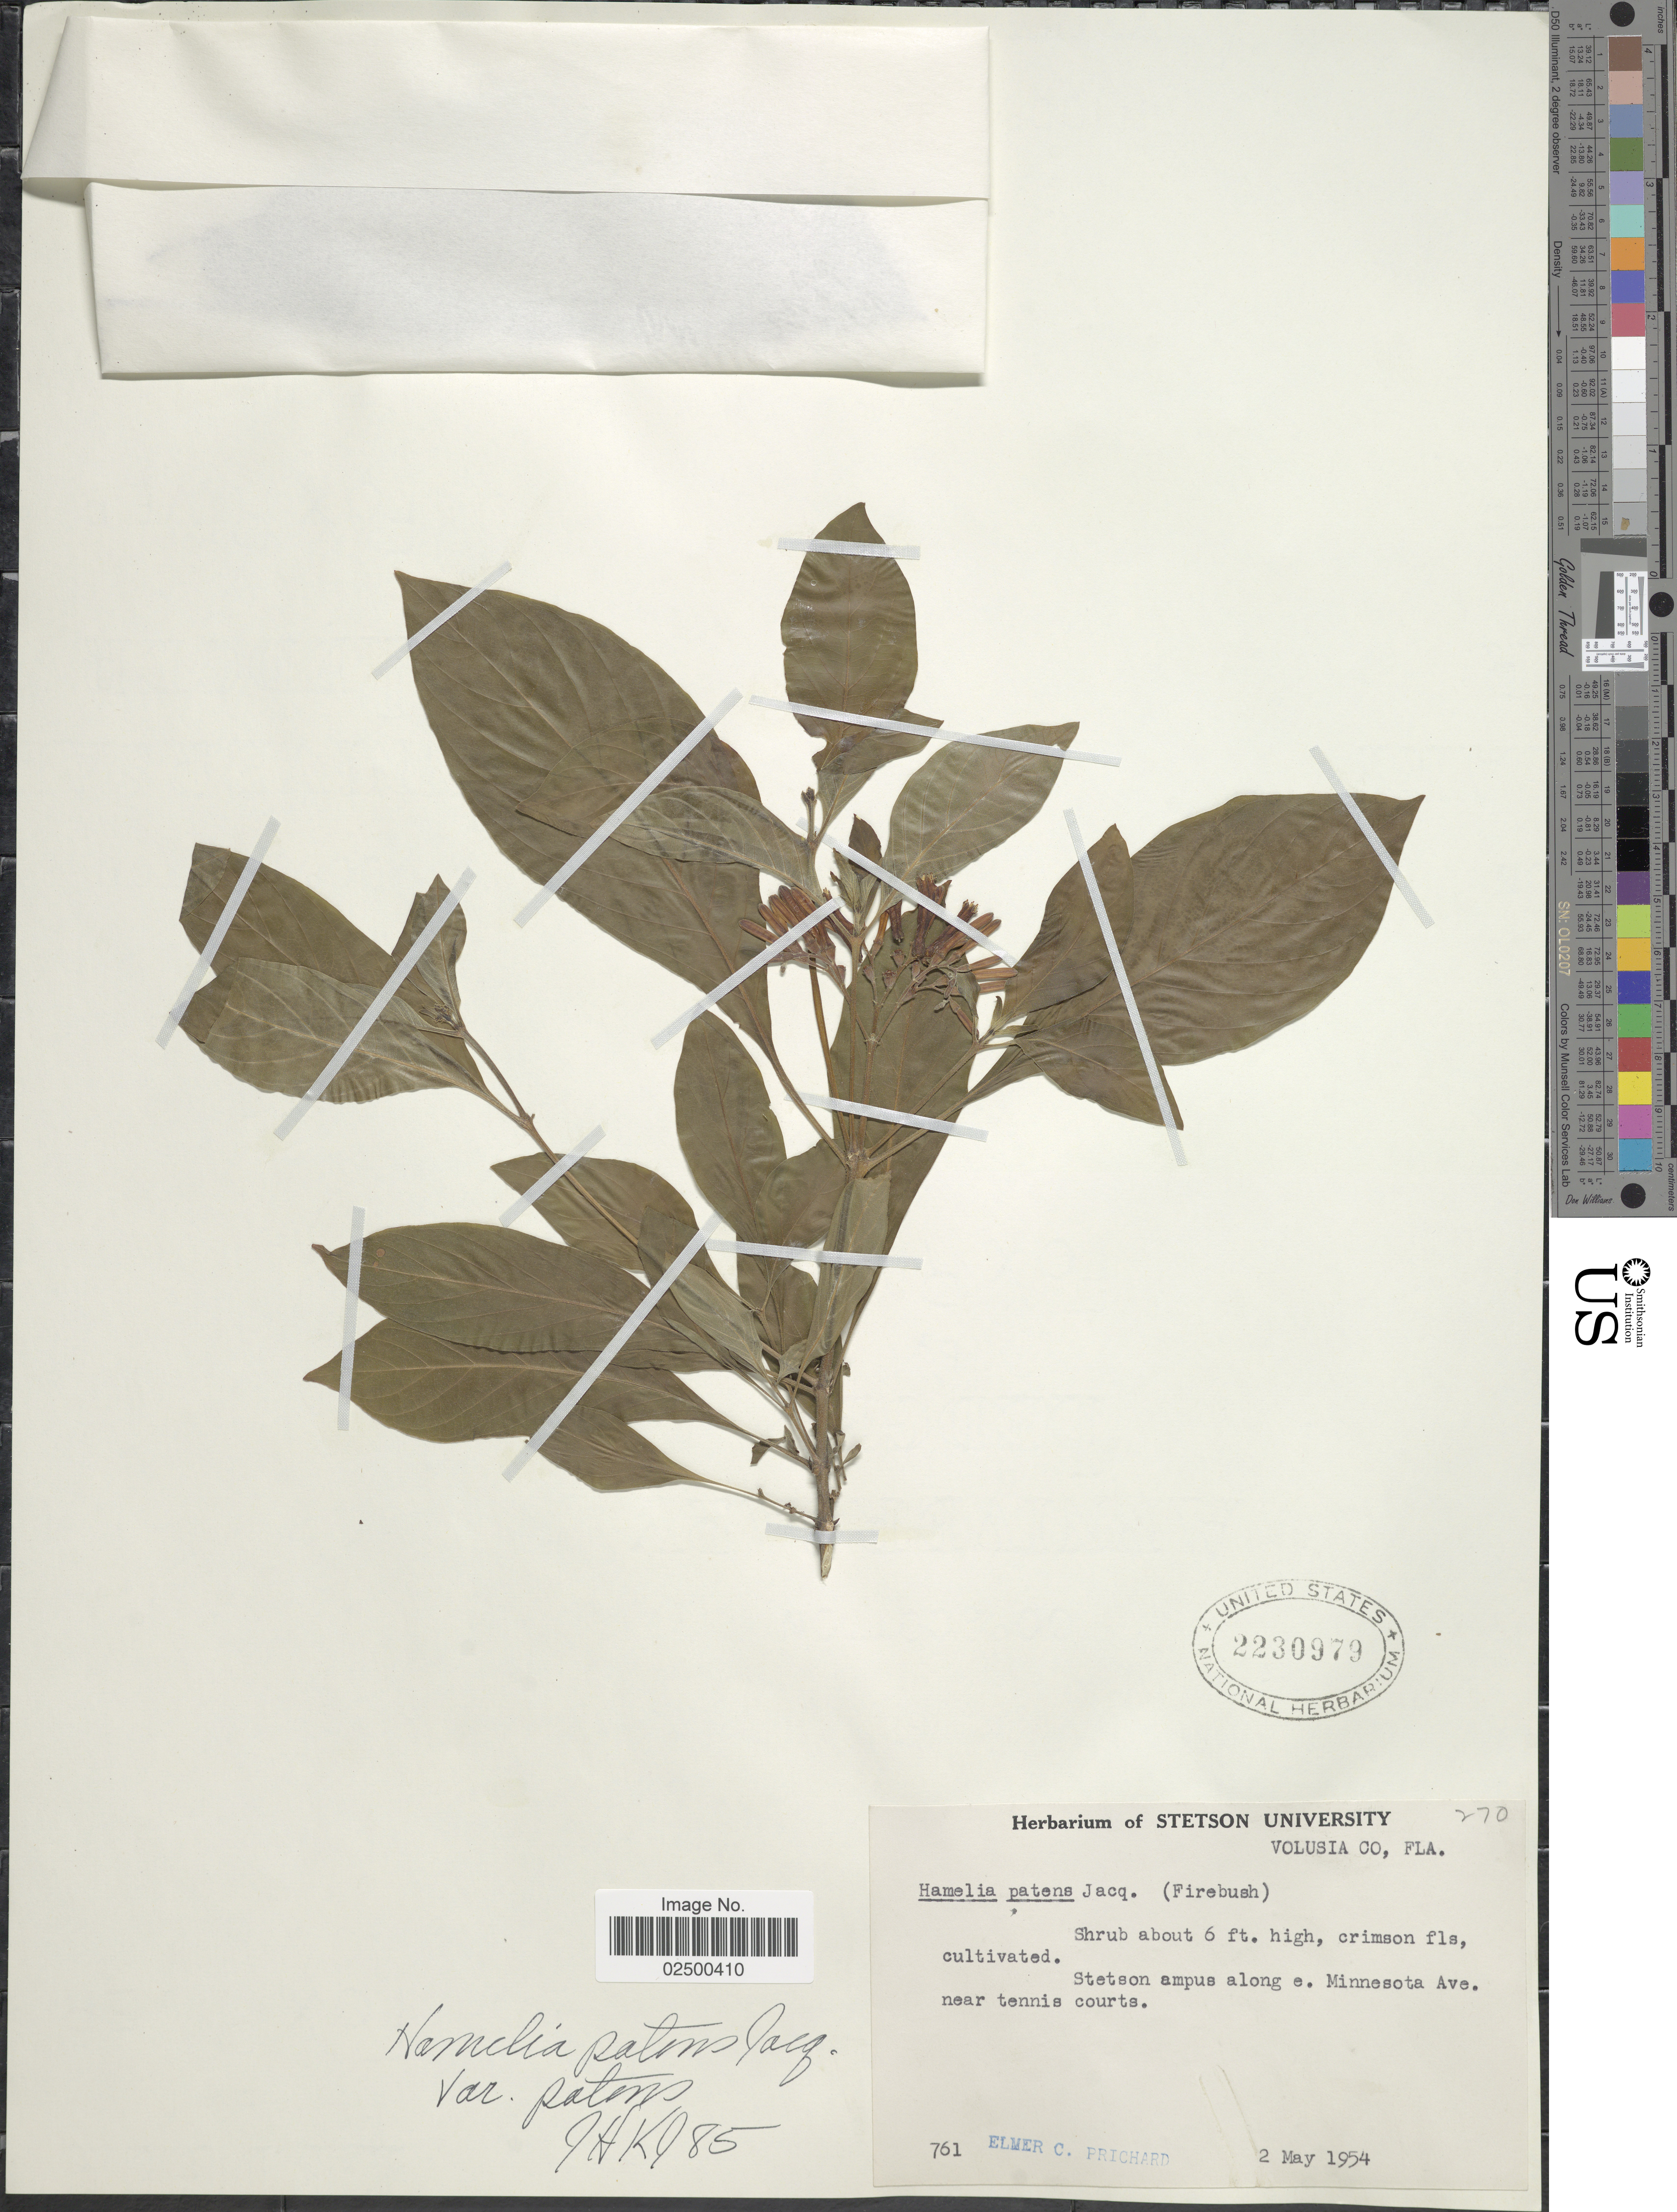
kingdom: Plantae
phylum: Tracheophyta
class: Magnoliopsida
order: Gentianales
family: Rubiaceae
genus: Hamelia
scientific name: Hamelia patens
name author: Jacq.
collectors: E. Prichard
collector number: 761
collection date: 1954-05-02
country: United States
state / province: Florida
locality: Volusia Co., Fla. Stetson ampus along e. Minnesota Ave, near tennis courts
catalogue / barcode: US 2230979